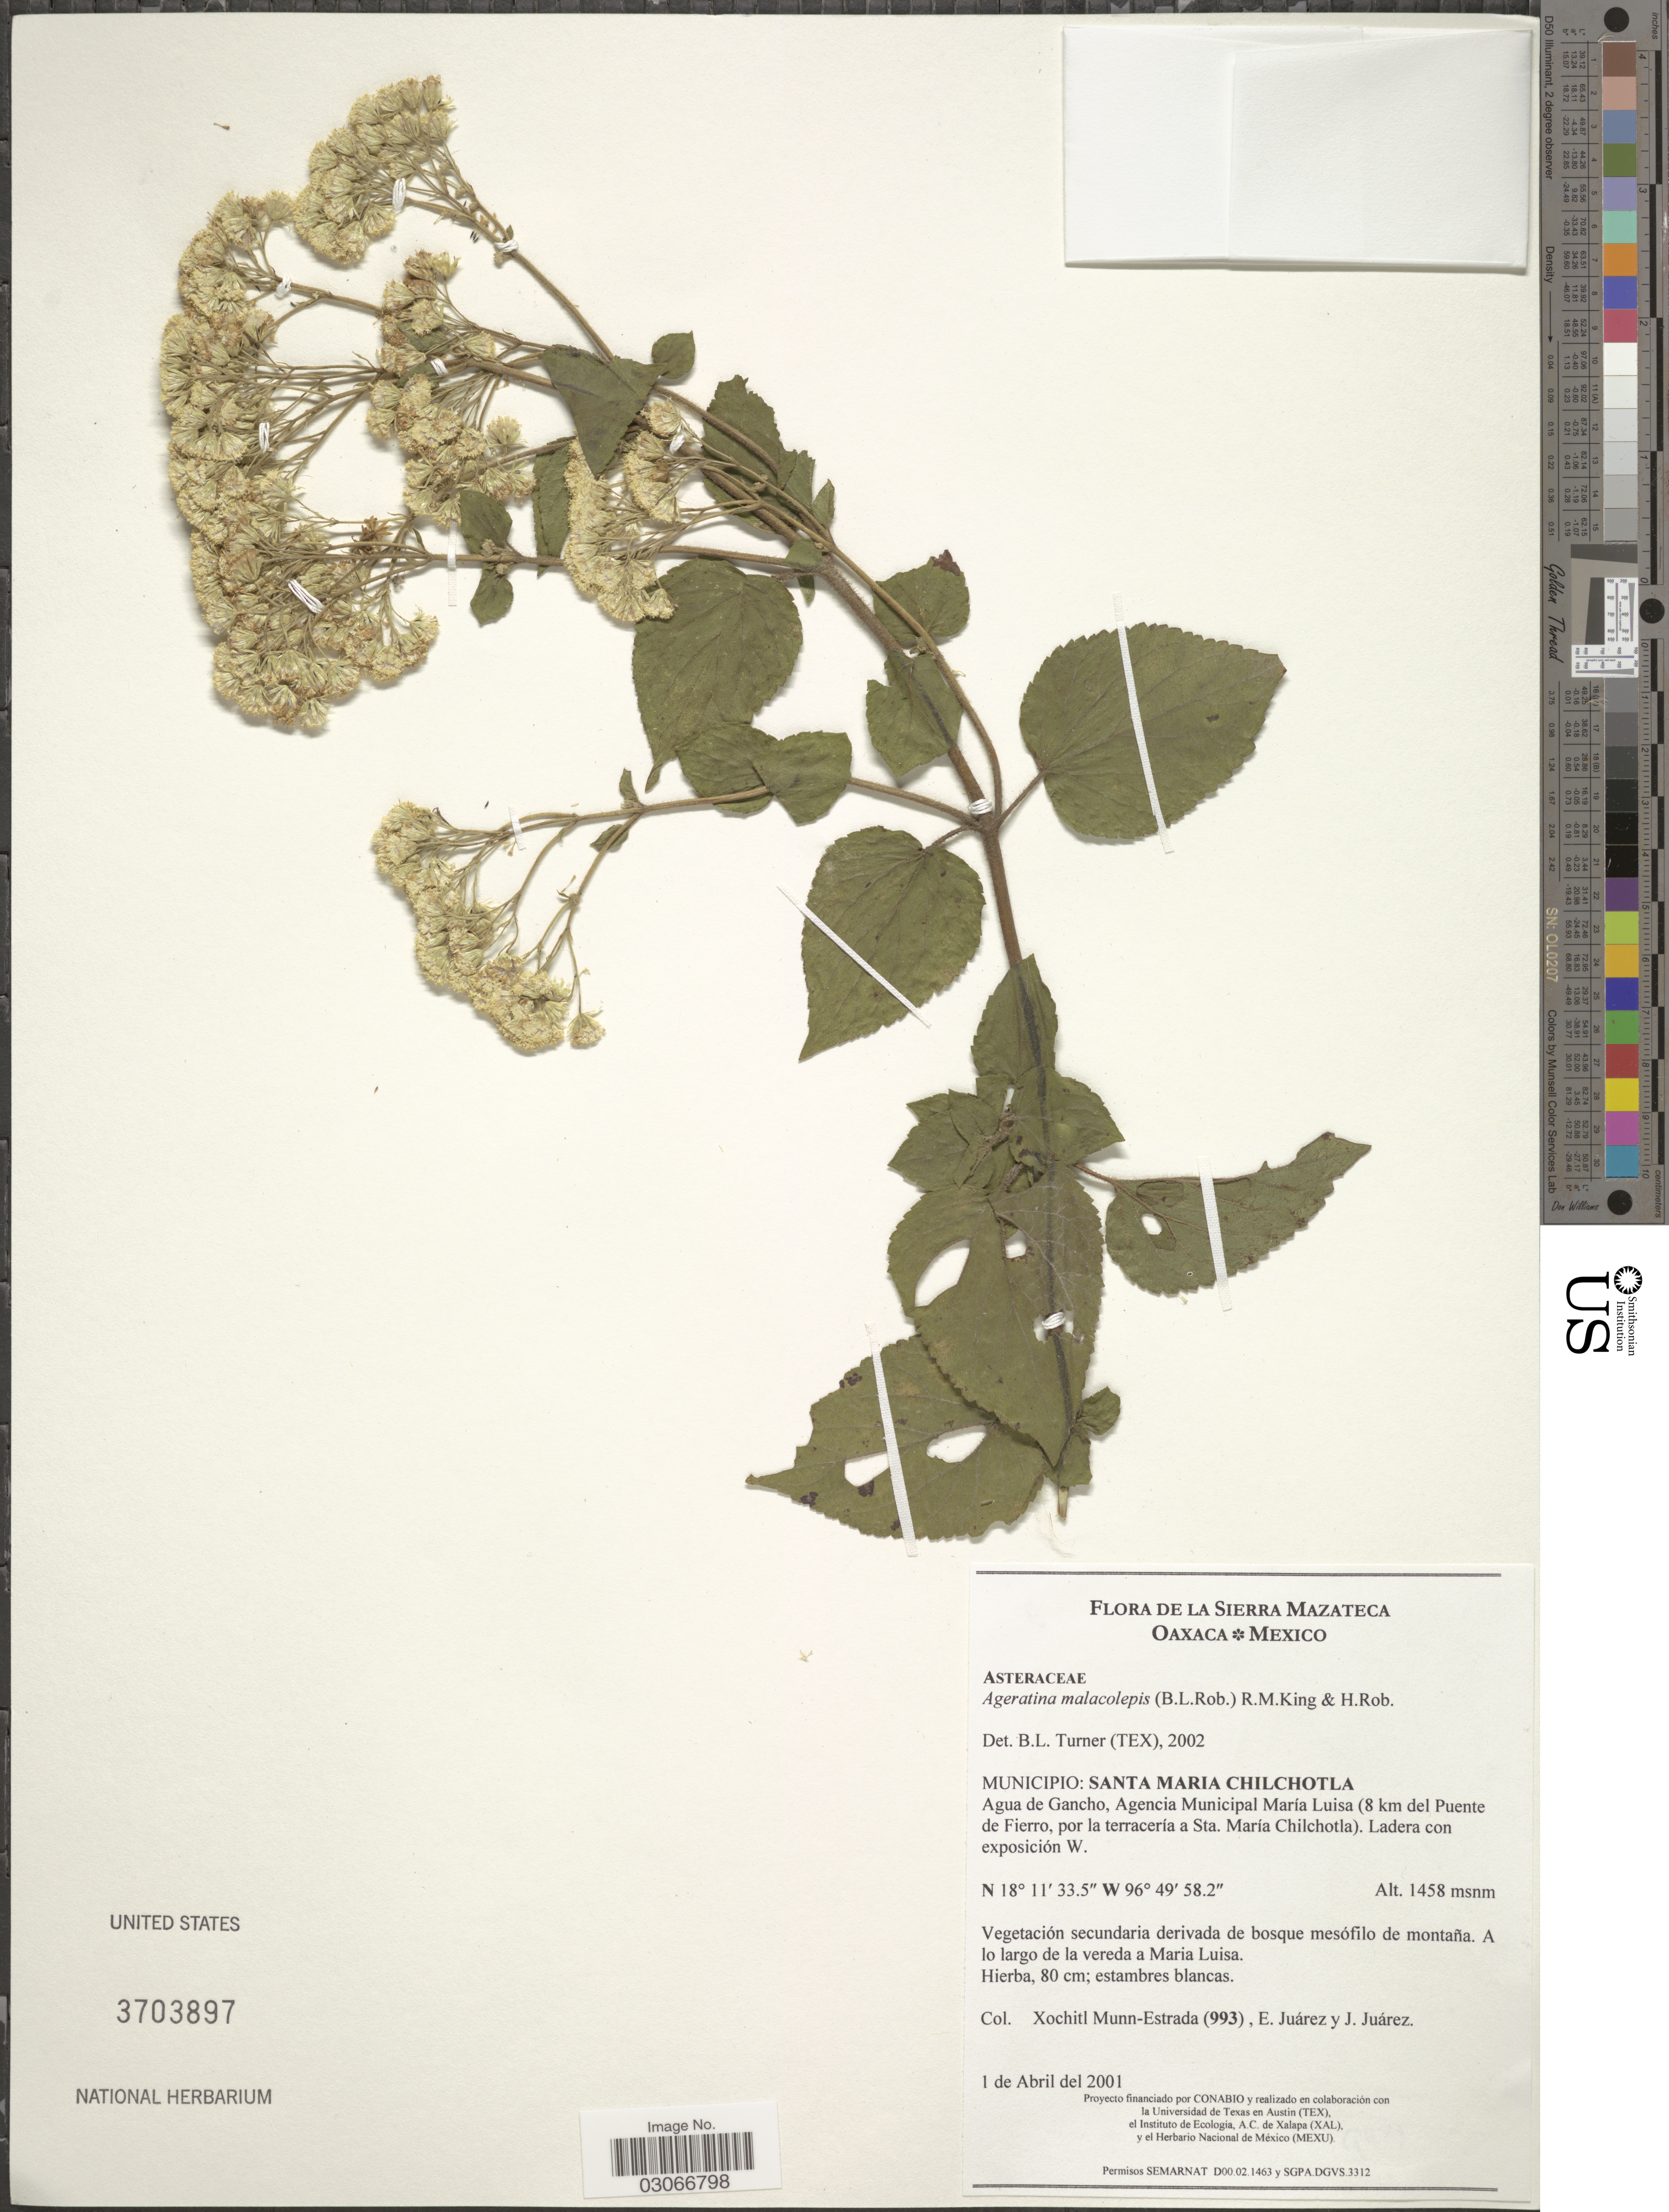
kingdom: Plantae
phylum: Tracheophyta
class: Magnoliopsida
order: Asterales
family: Asteraceae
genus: Ageratina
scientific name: Ageratina malacolepis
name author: (B.L. Rob.) R.M. King & H. Rob.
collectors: X. Munn-Estrada, E. Juarez & J. Juarez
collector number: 993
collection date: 2001-04-01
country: Mexico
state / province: Oaxaca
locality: La Sierra Mazateca. Municipio: Santa Maria Chilchotla. Agua de Gancho, Agencia Municipal María Luisa (8 km del Puente de Fierro, por la terracería a Sta. María Chilchotla).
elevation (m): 1458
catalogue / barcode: US 3703897